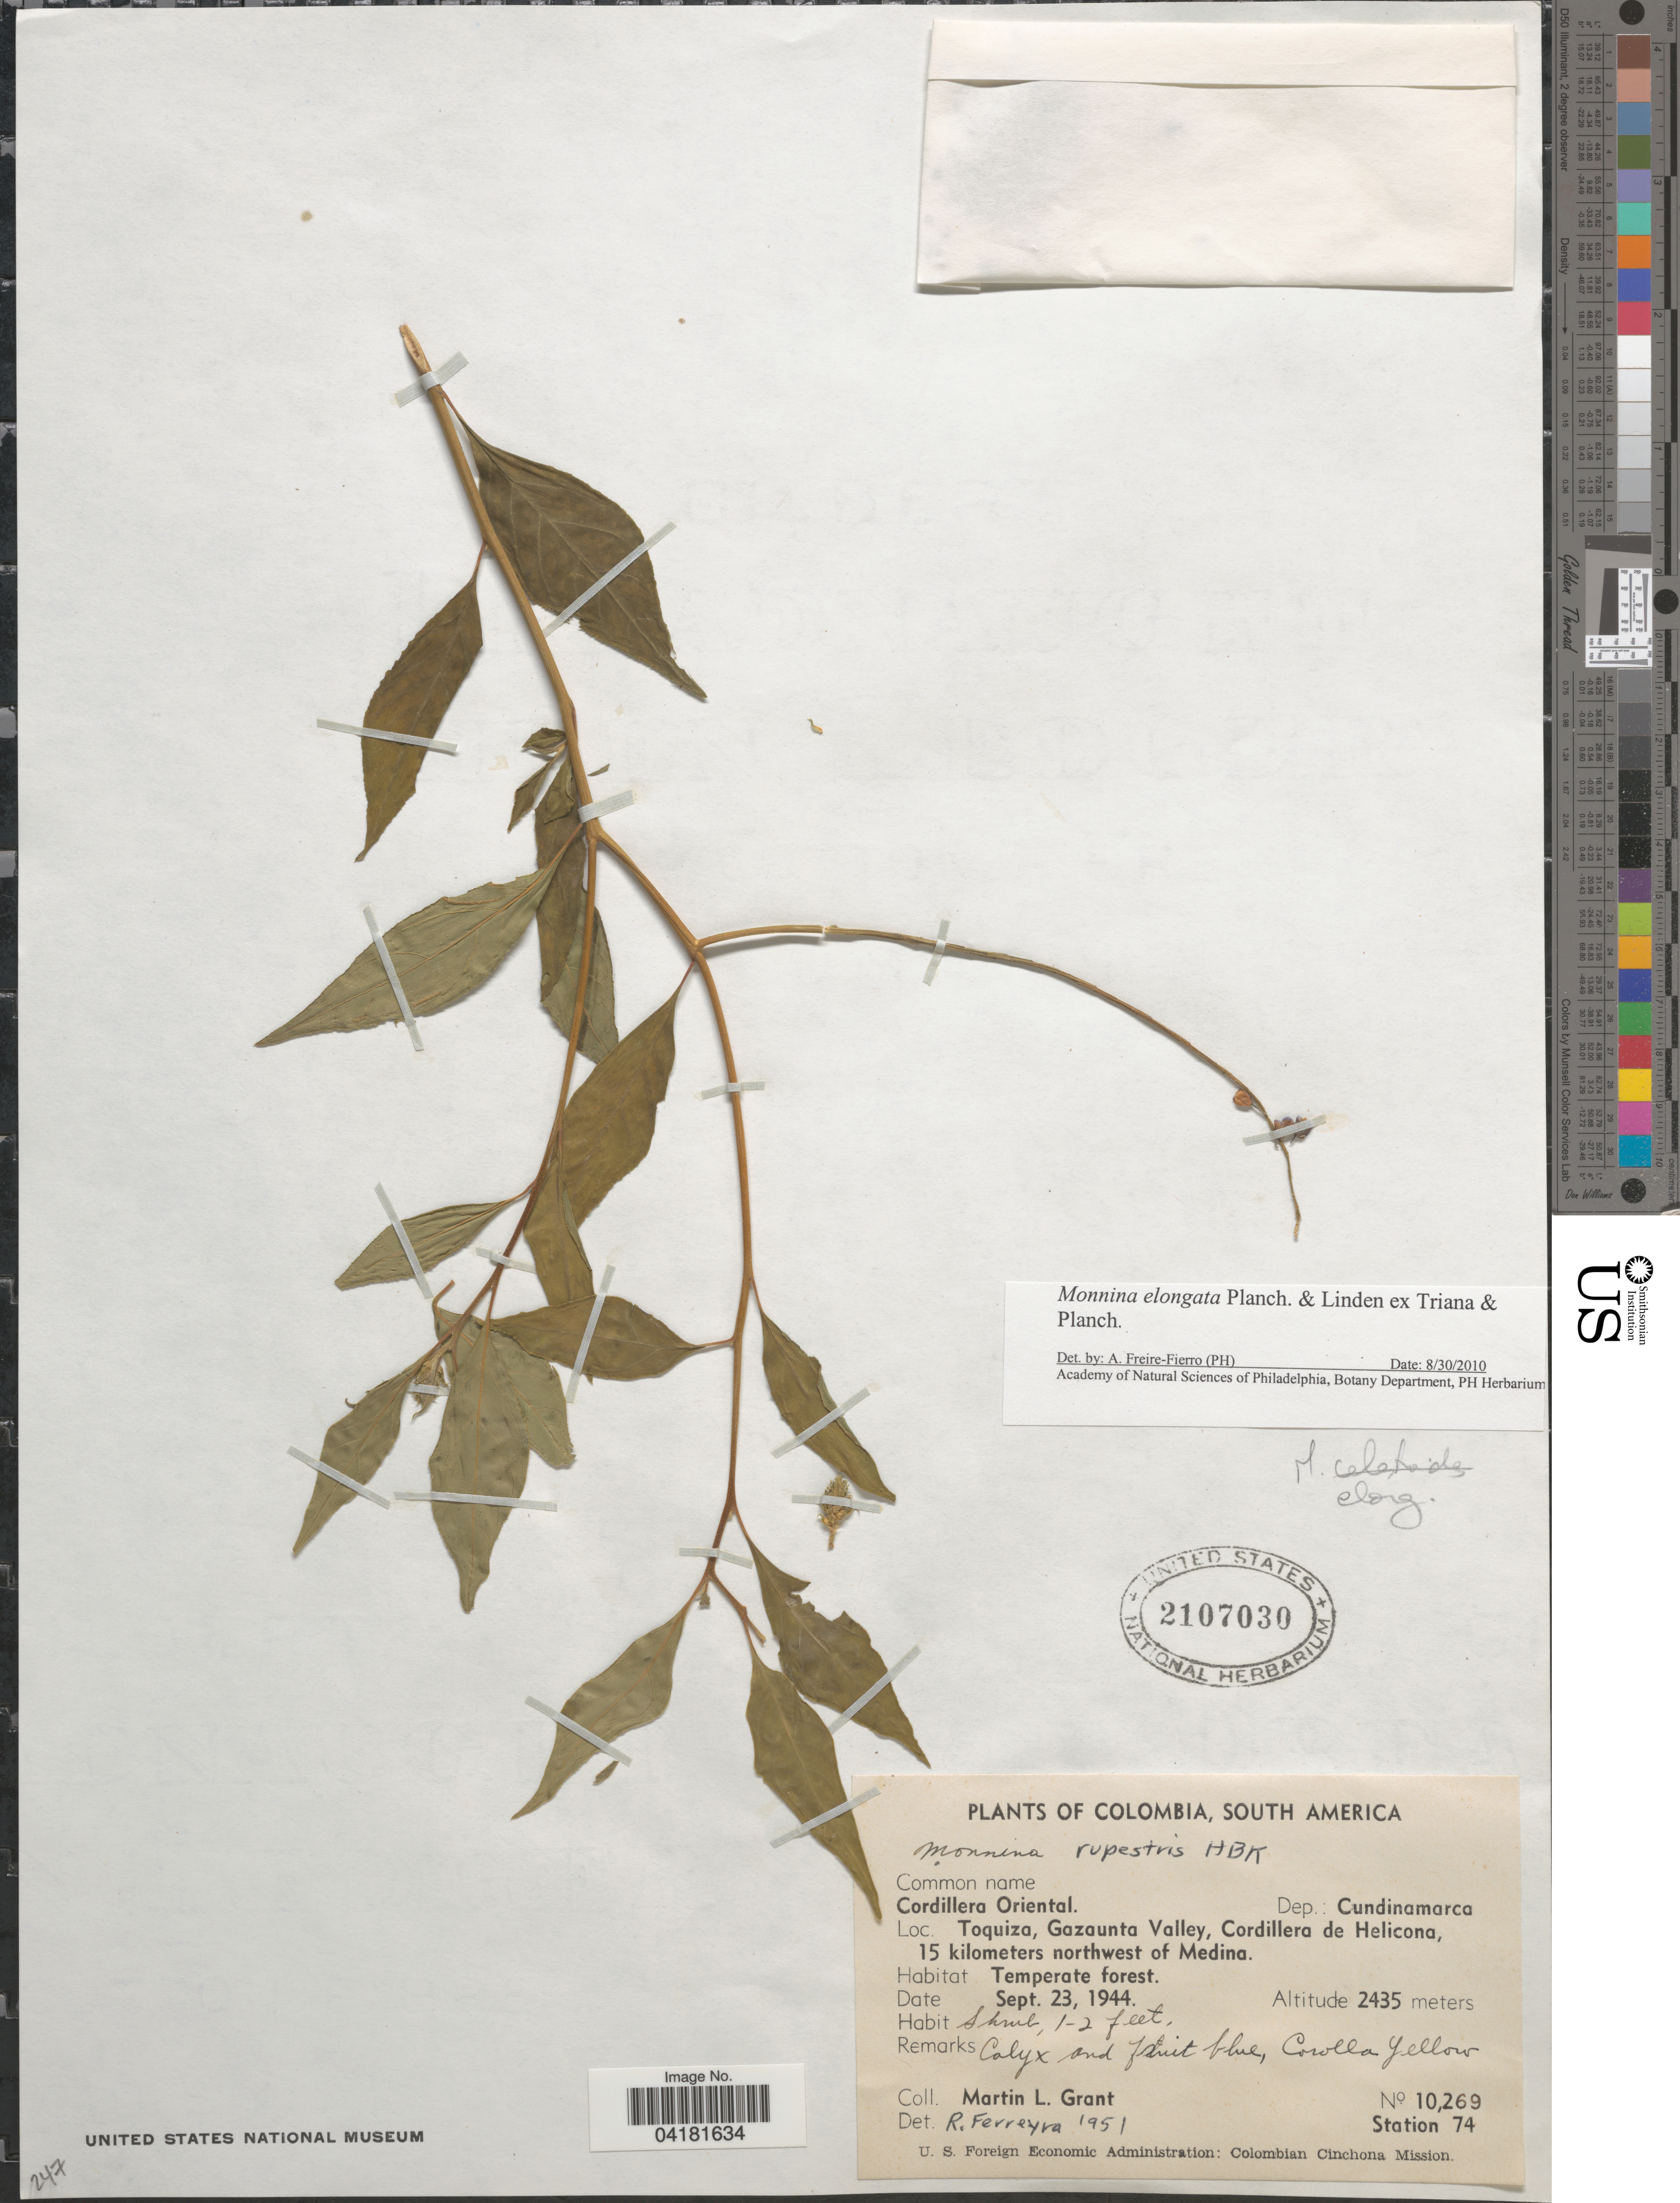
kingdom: Plantae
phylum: Tracheophyta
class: Magnoliopsida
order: Fabales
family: Polygalaceae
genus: Monnina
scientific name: Monnina elongata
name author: Planch. & Linden ex Triana & Planch.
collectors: M. L. Grant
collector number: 10269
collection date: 1944-09-23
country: Colombia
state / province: Cundinamarca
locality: Cordillera Oriental. Dep.: Cundinamarca. Toquiza, Gazaunta Valley, Cordillera de Helicona, 15 kilometers northwest of Medina. Colombian Cinchona Mission. Station 74.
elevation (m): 2435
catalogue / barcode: US 2107030